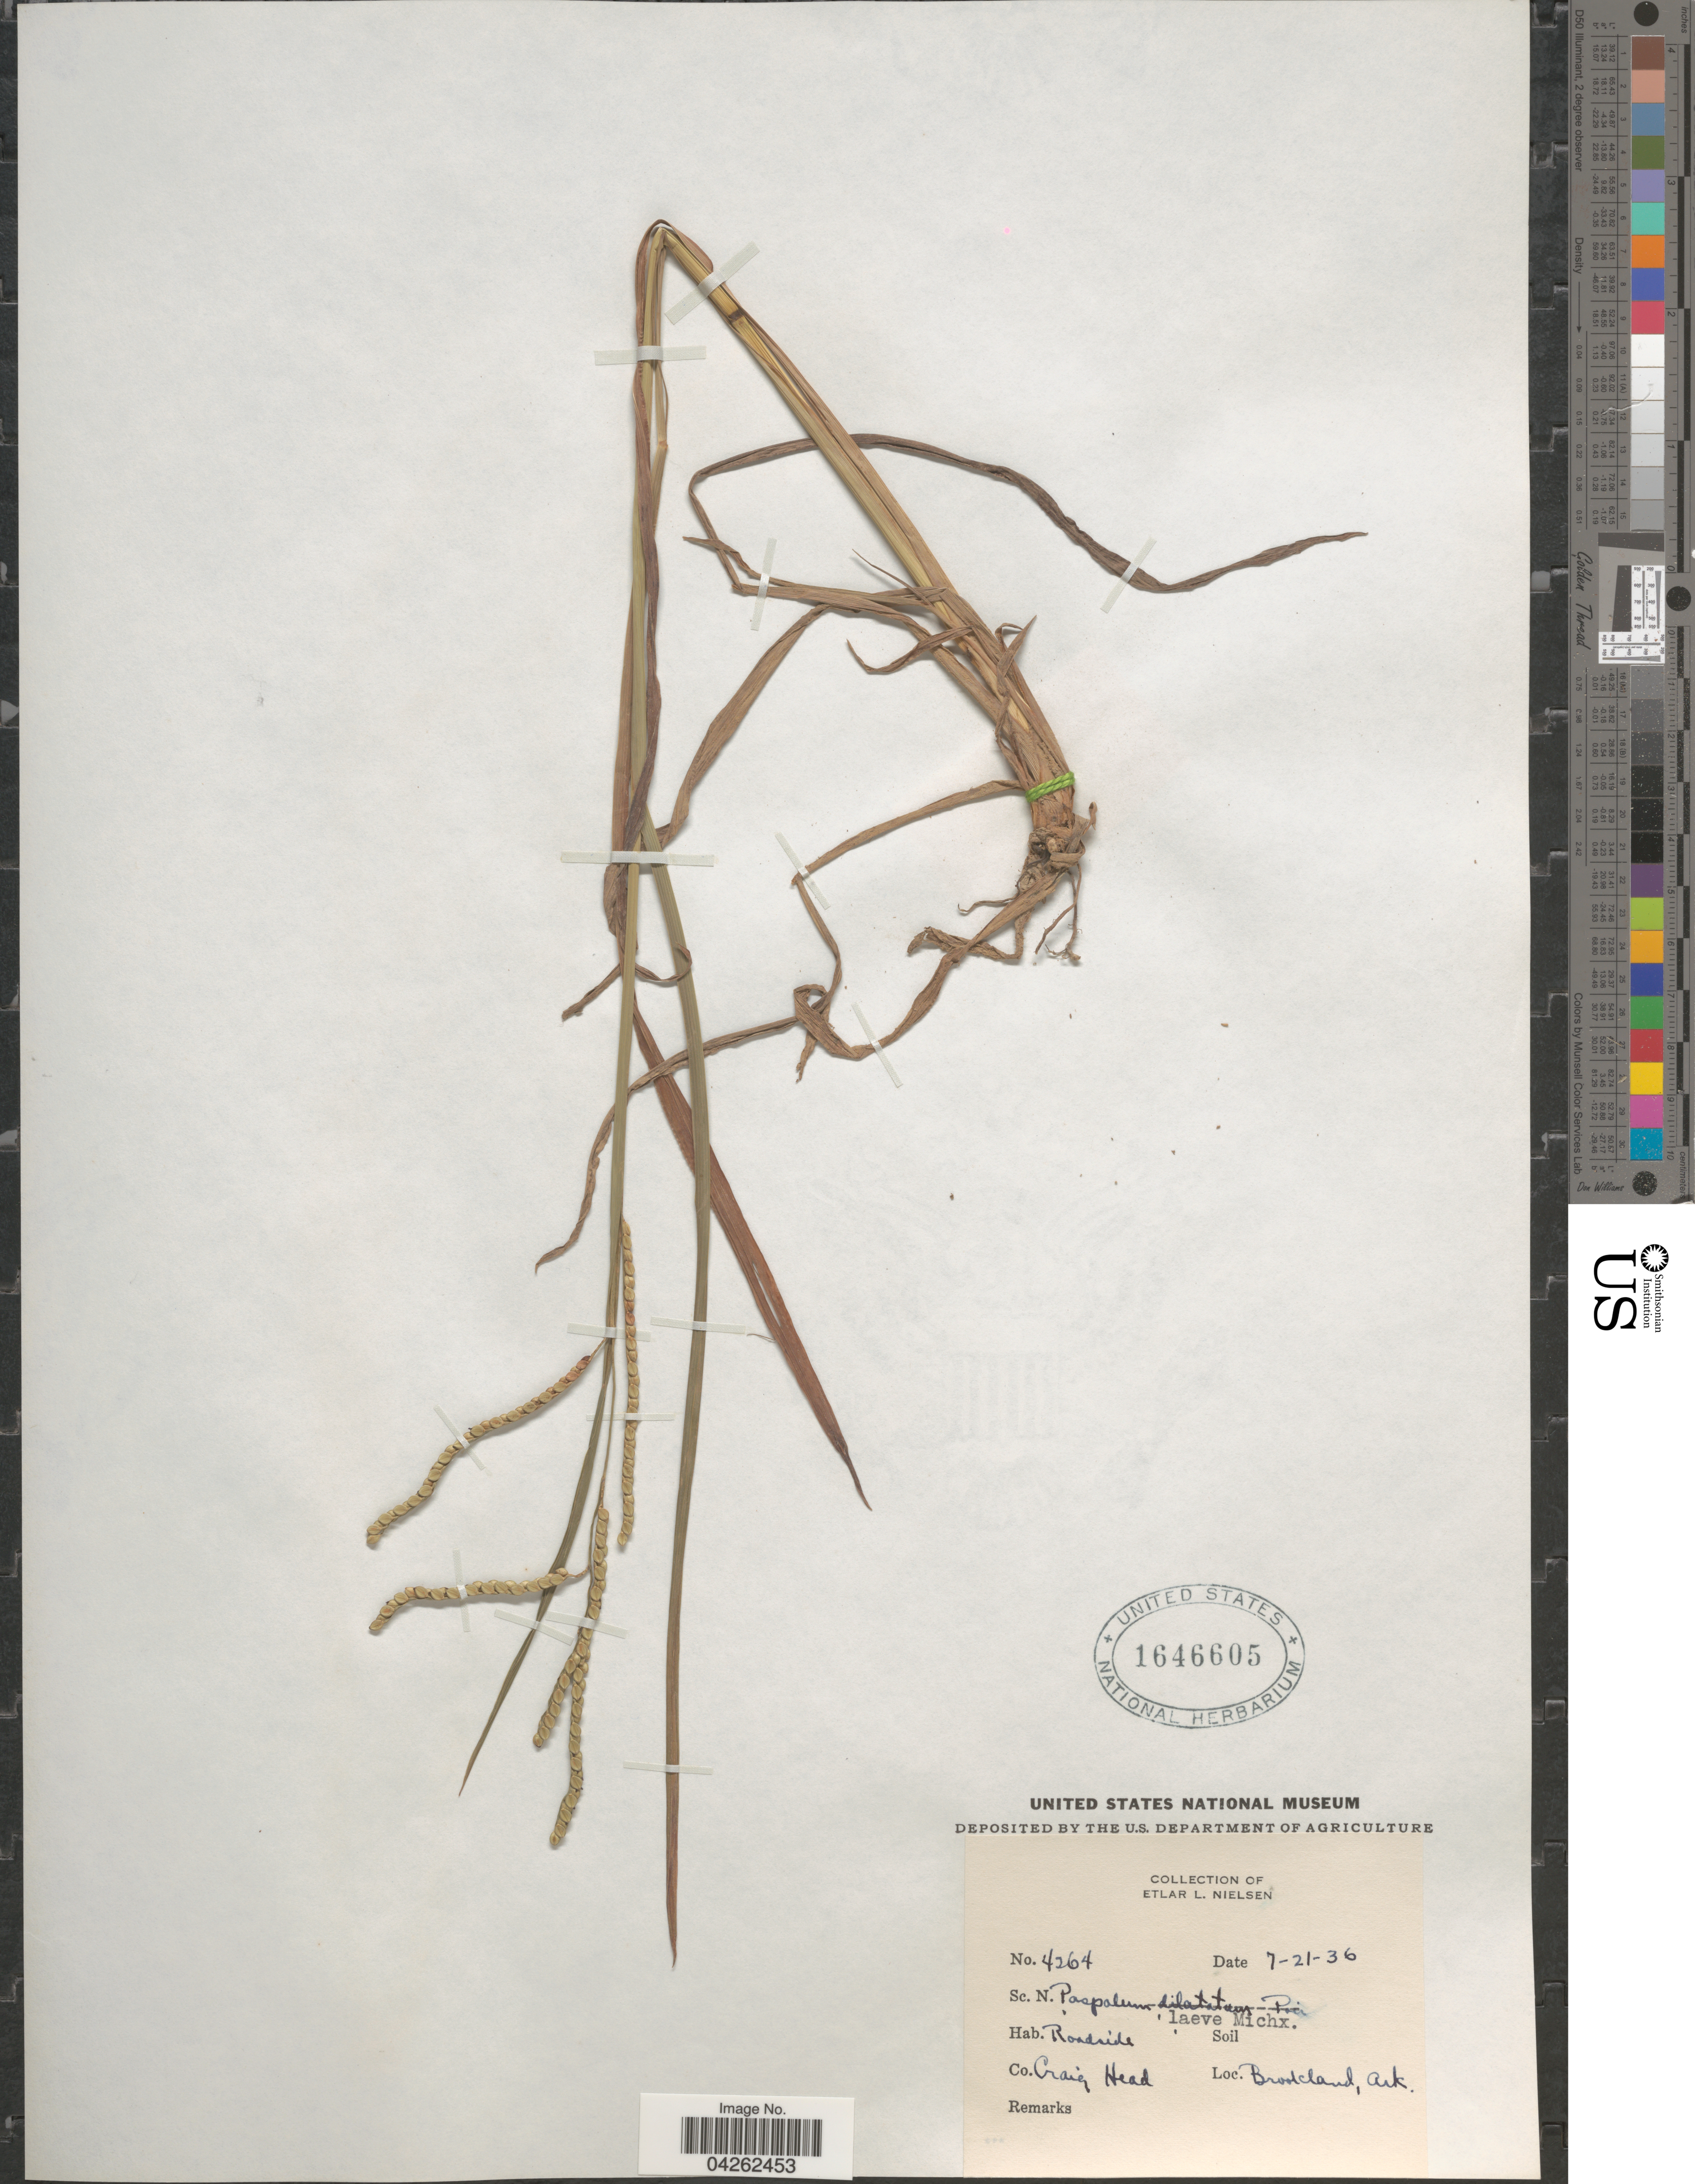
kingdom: Plantae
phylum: Tracheophyta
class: Liliopsida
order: Poales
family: Poaceae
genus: Paspalum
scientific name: Paspalum laeve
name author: Michx.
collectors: E. L. Nielsen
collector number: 4264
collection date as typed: Transcribed d/m/y: 21/7/36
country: United States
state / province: Arkansas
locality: Roadside. Co. Craig Head. Brookland.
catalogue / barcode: US 1646605